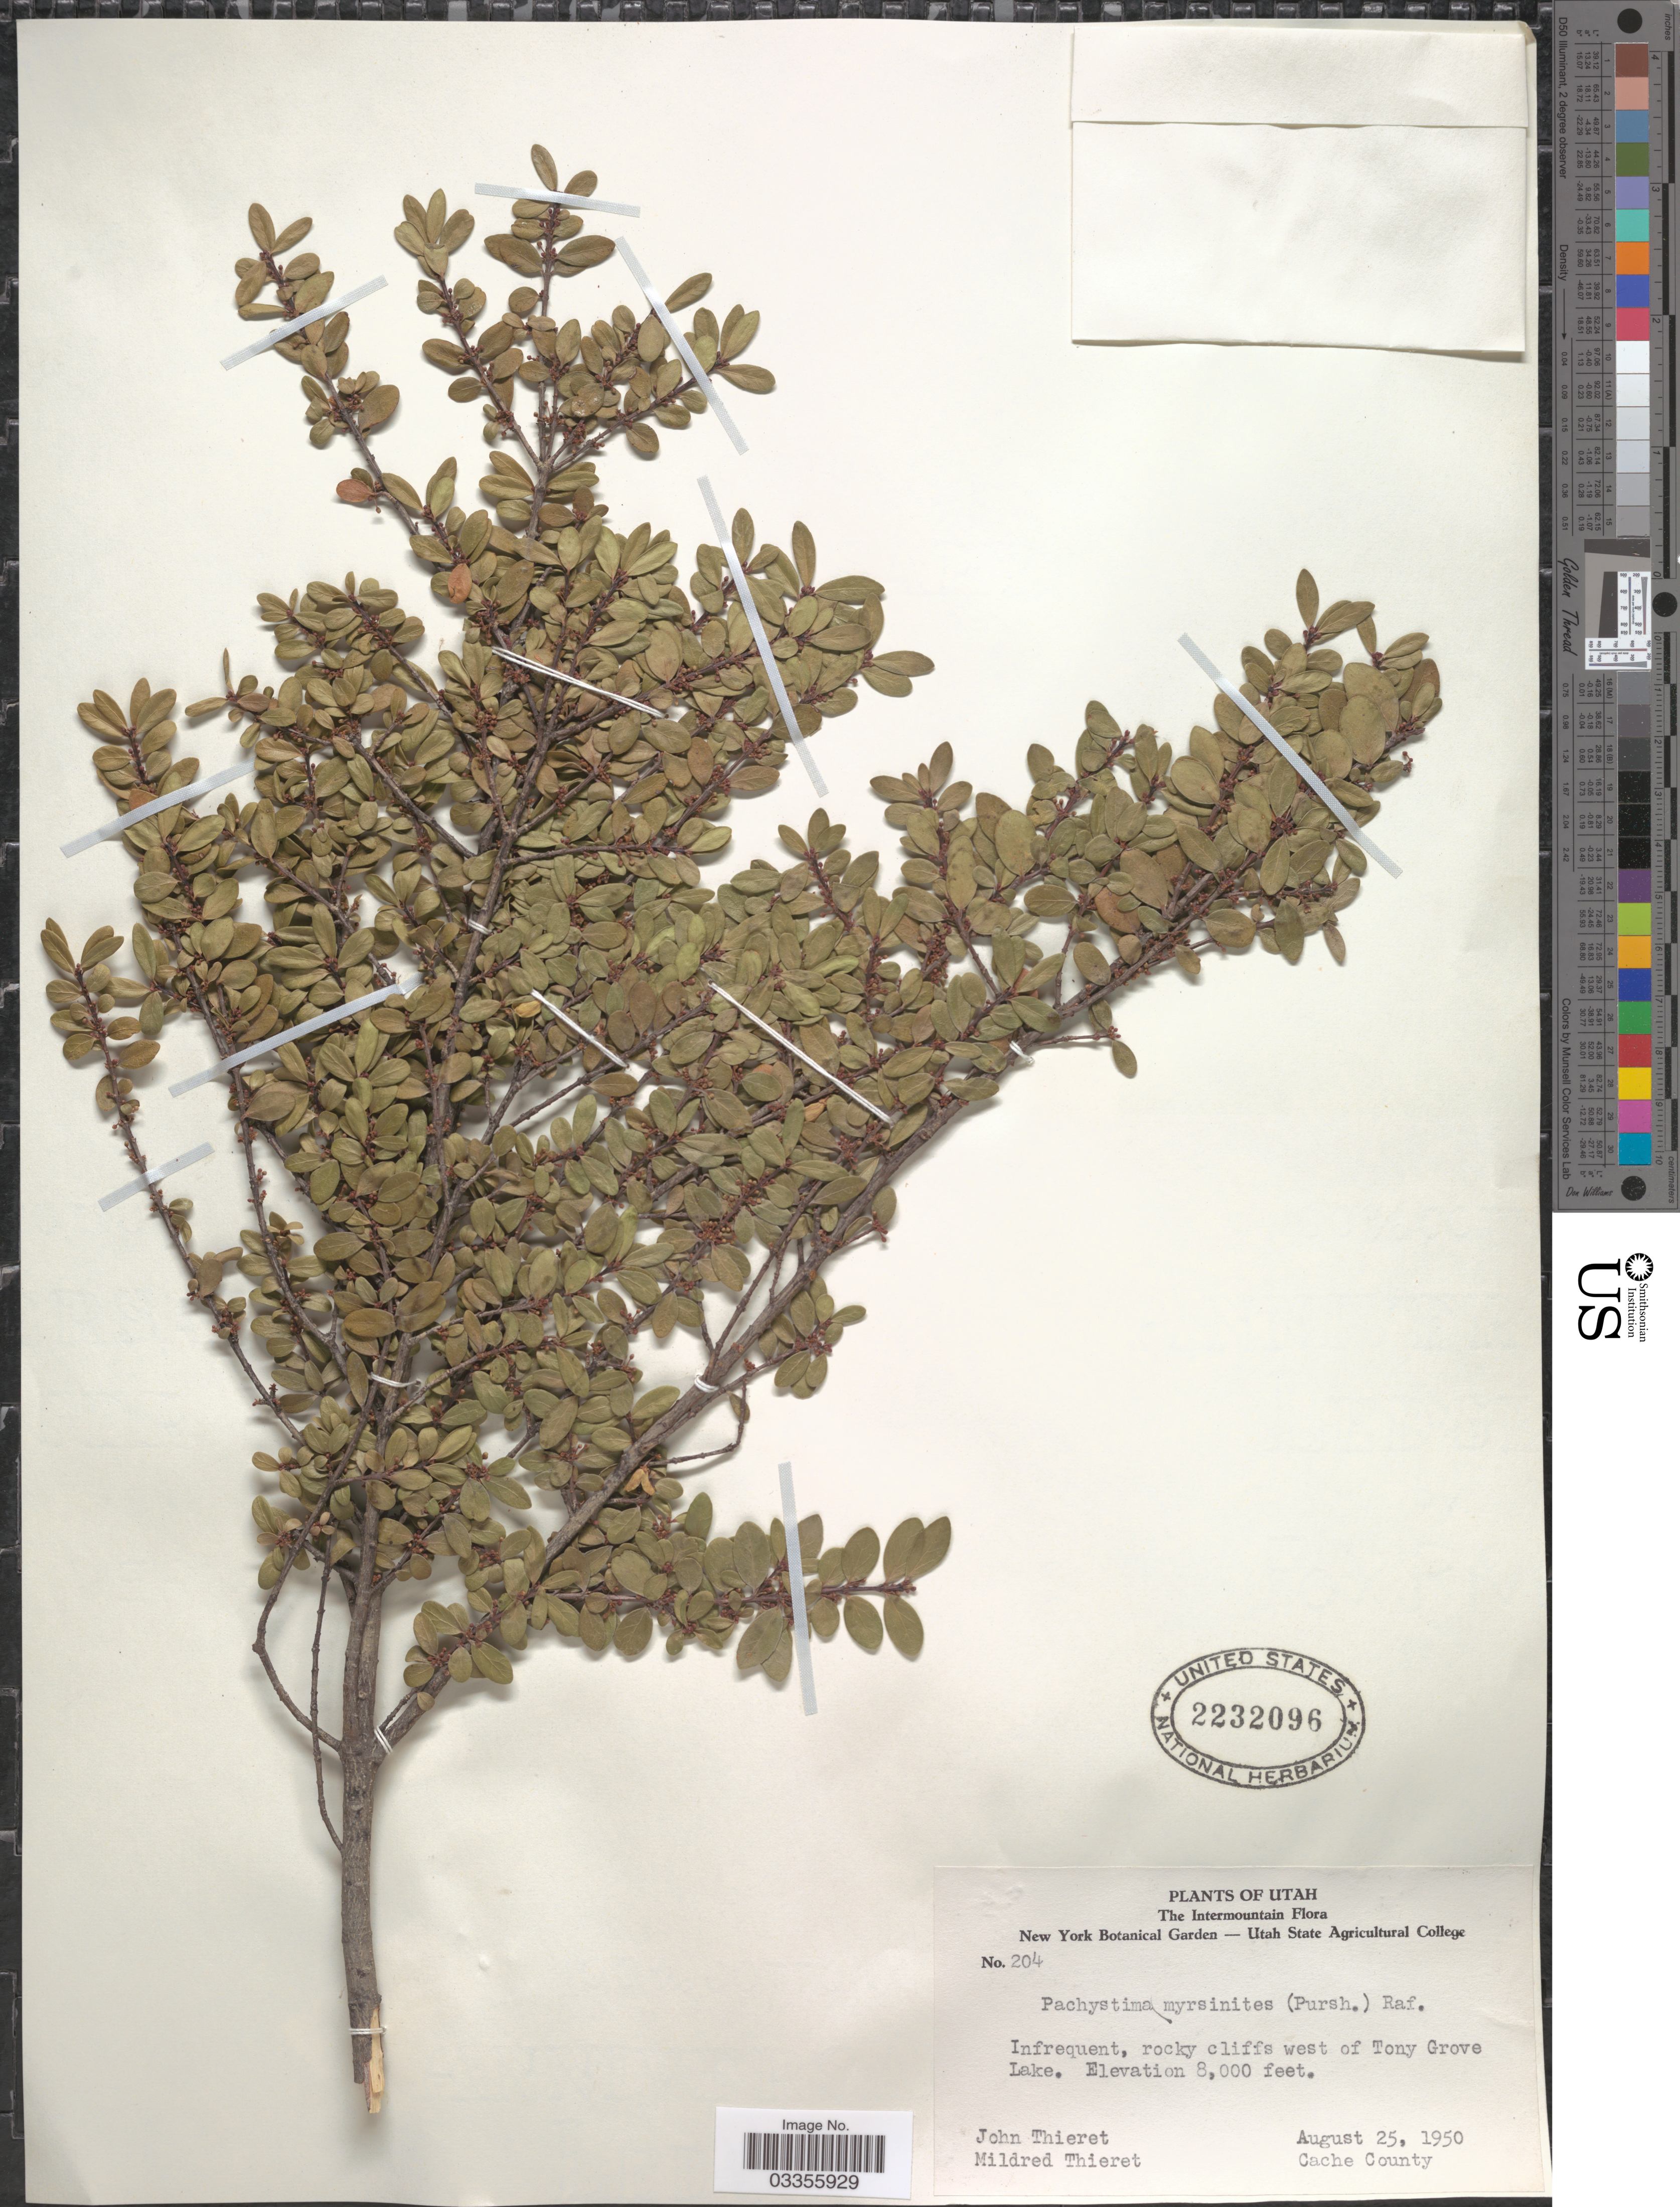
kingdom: Plantae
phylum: Tracheophyta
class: Magnoliopsida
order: Celastrales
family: Celastraceae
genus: Paxistima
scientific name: Paxistima myrsinites subsp. myrsinites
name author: (Pursh) Raf.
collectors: J. W. Thieret & M. Thieret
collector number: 204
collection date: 1950-08-25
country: United States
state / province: Utah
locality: Intermountain. Rocky cliffs west of Tony Grove Lake. Cache County. [unsure placement]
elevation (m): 2438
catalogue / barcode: US 2232096